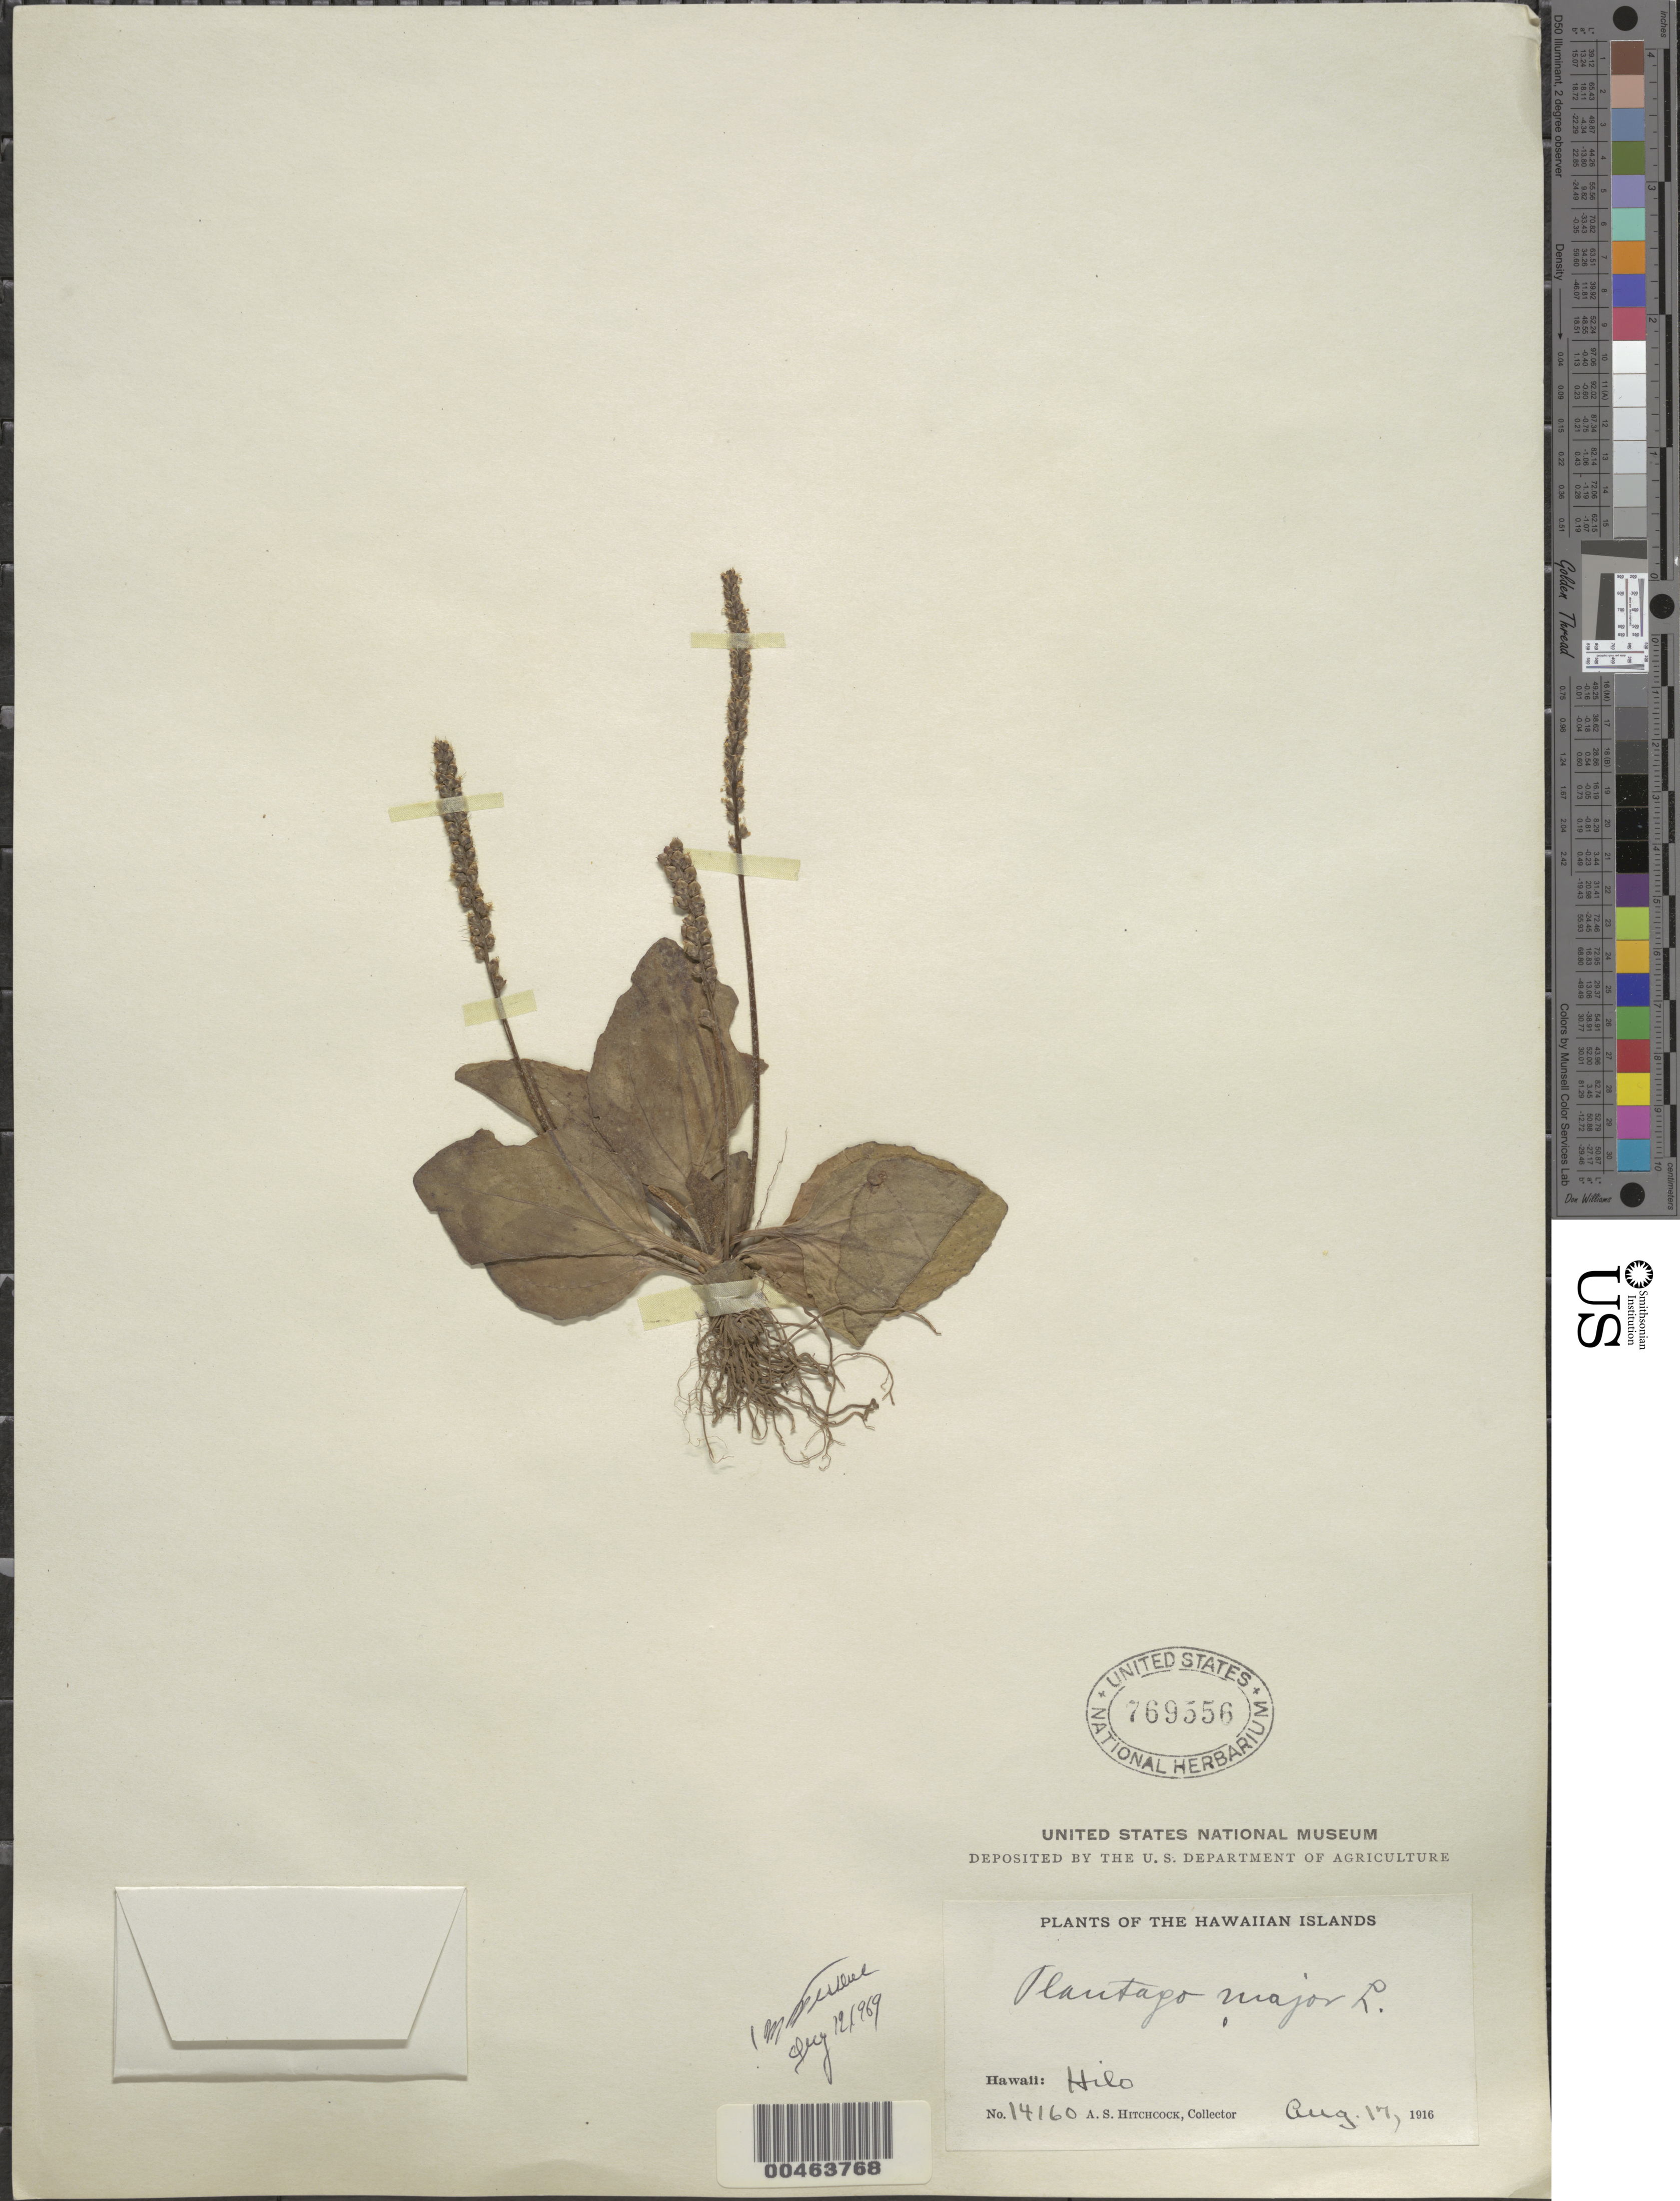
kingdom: Plantae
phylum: Tracheophyta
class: Magnoliopsida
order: Lamiales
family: Plantaginaceae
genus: Plantago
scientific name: Plantago major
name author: L.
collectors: A. S. Hitchcock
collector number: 14160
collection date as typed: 17 Aug 1916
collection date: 1916-08-17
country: United States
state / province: Hawaii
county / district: Hawaii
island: Hawaii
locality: Hilo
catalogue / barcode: US 769556